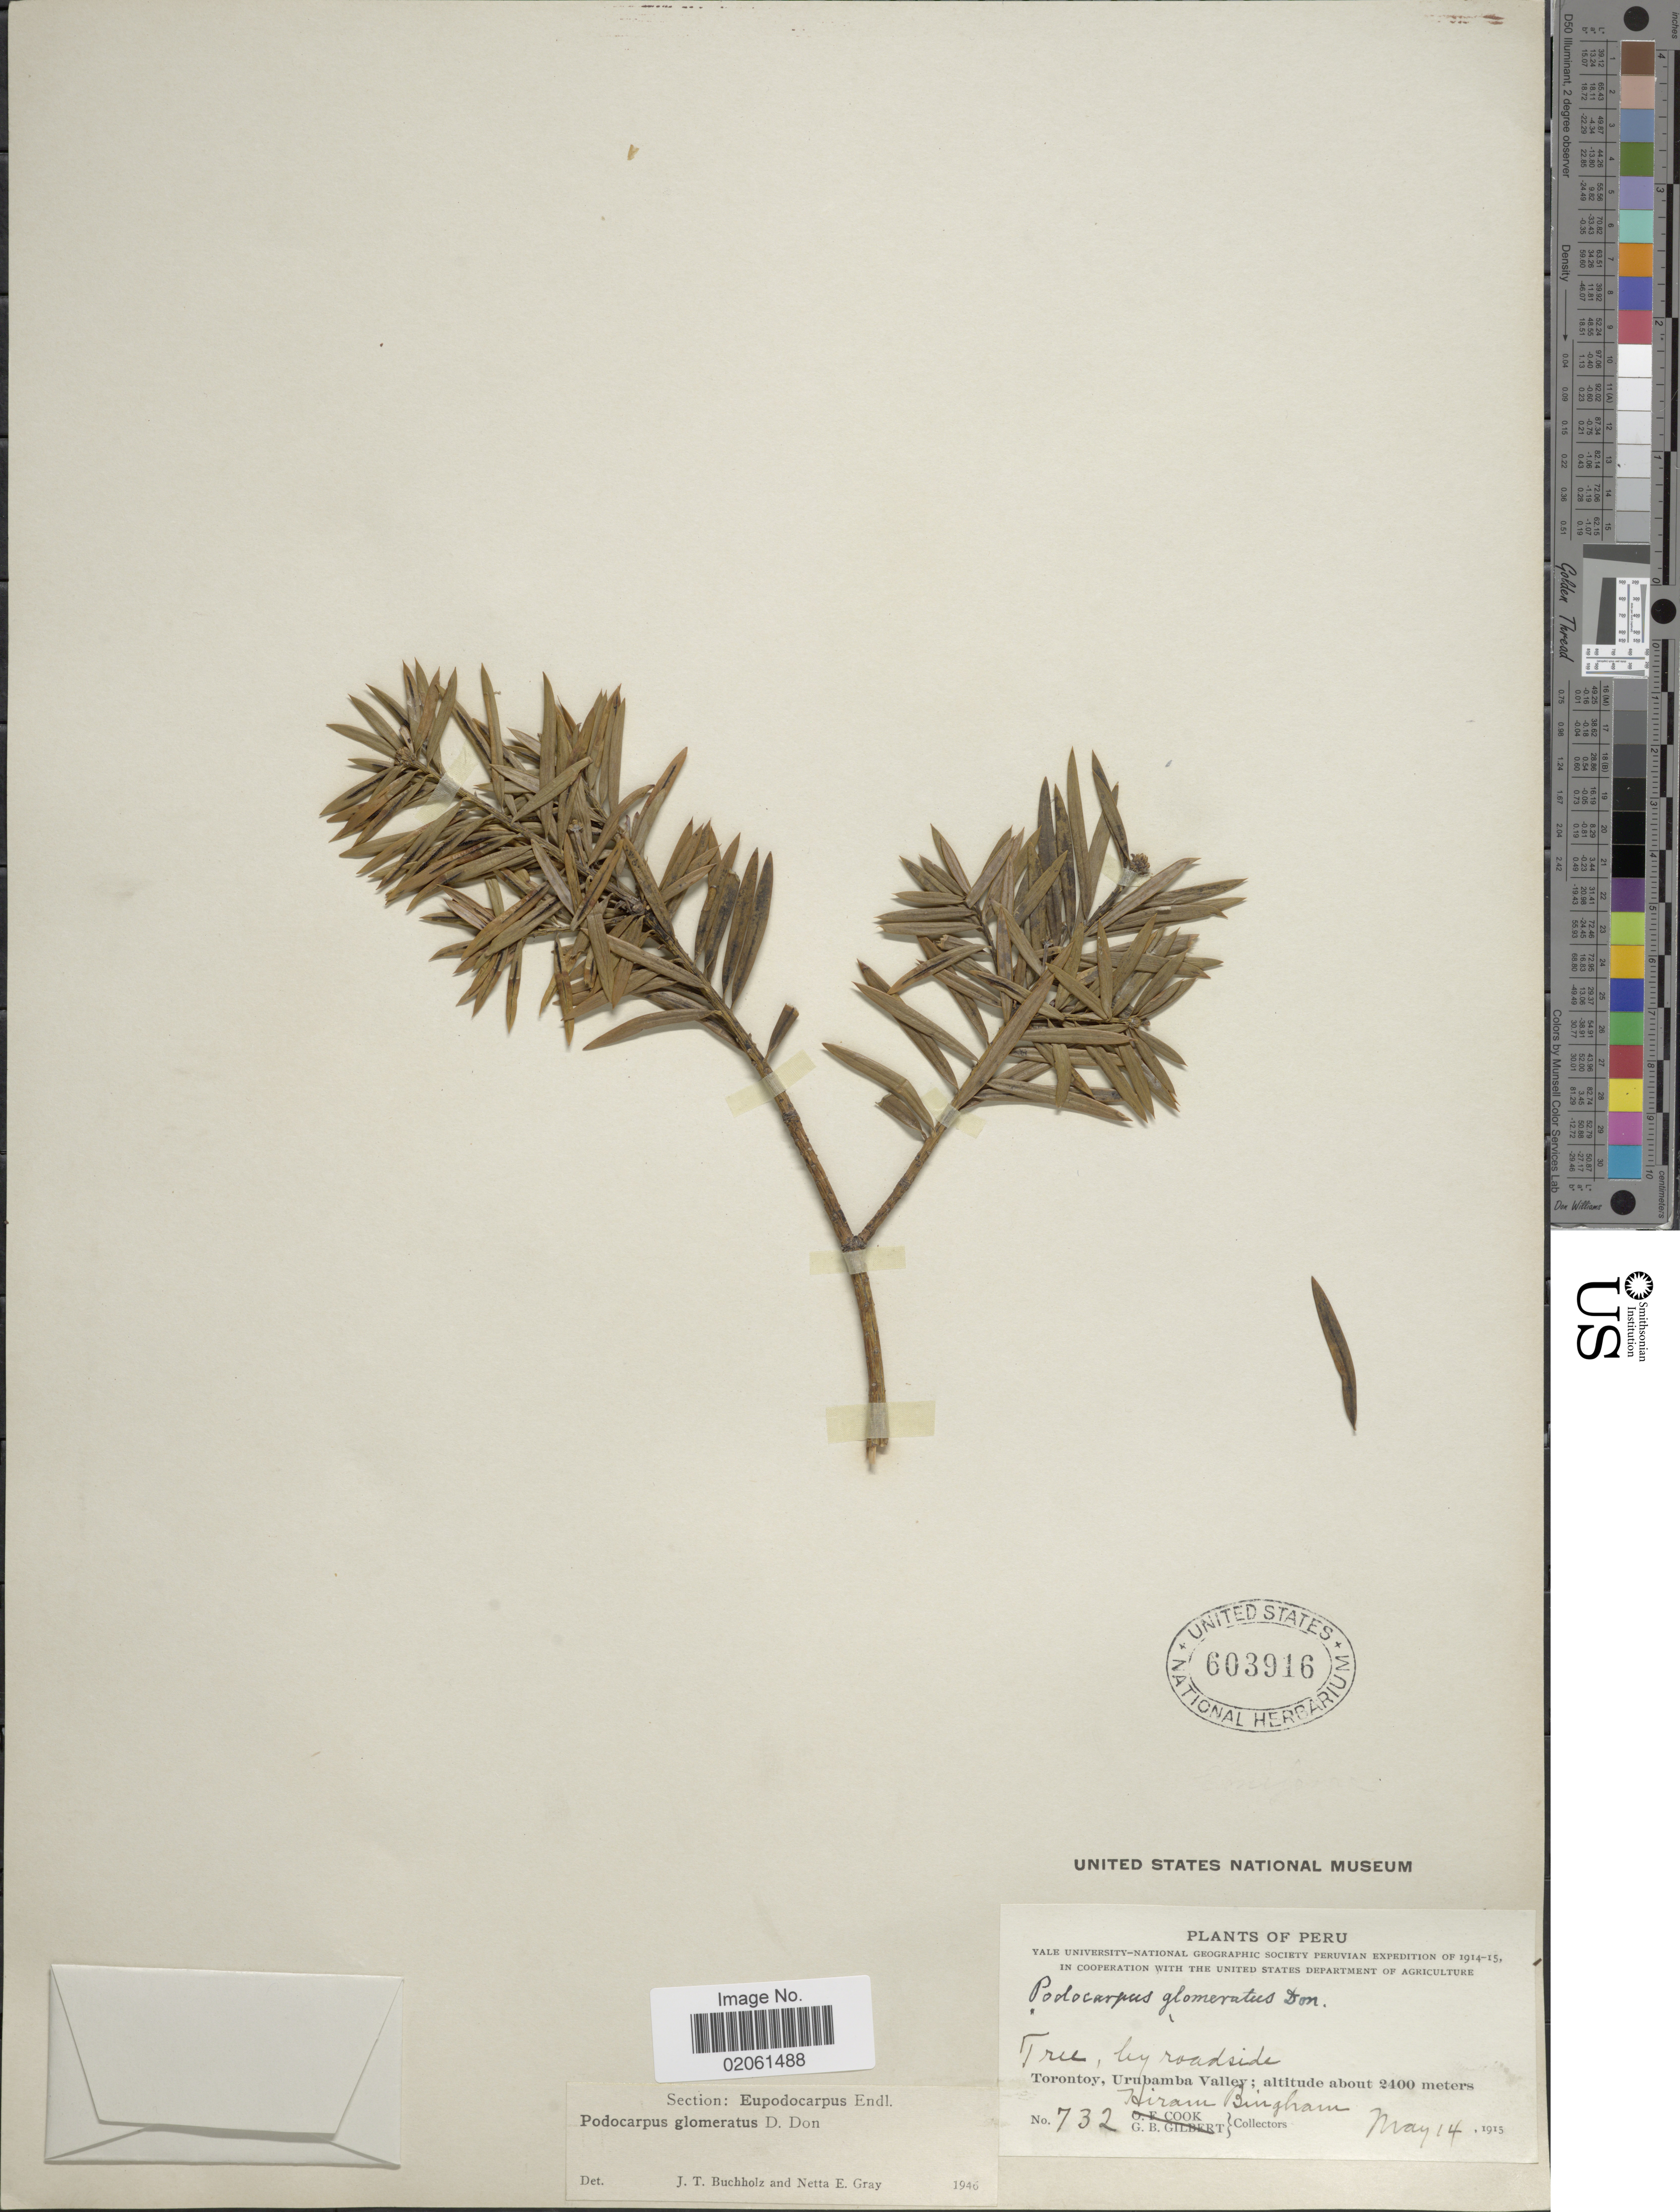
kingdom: Plantae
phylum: Tracheophyta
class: Pinopsida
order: Pinales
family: Podocarpaceae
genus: Podocarpus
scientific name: Podocarpus glomeratus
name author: D. Don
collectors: H. Bingham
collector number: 732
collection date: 1915-05-14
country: Peru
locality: Torontoy, Urubamba Valley. by roadside.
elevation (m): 2400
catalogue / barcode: US 603916